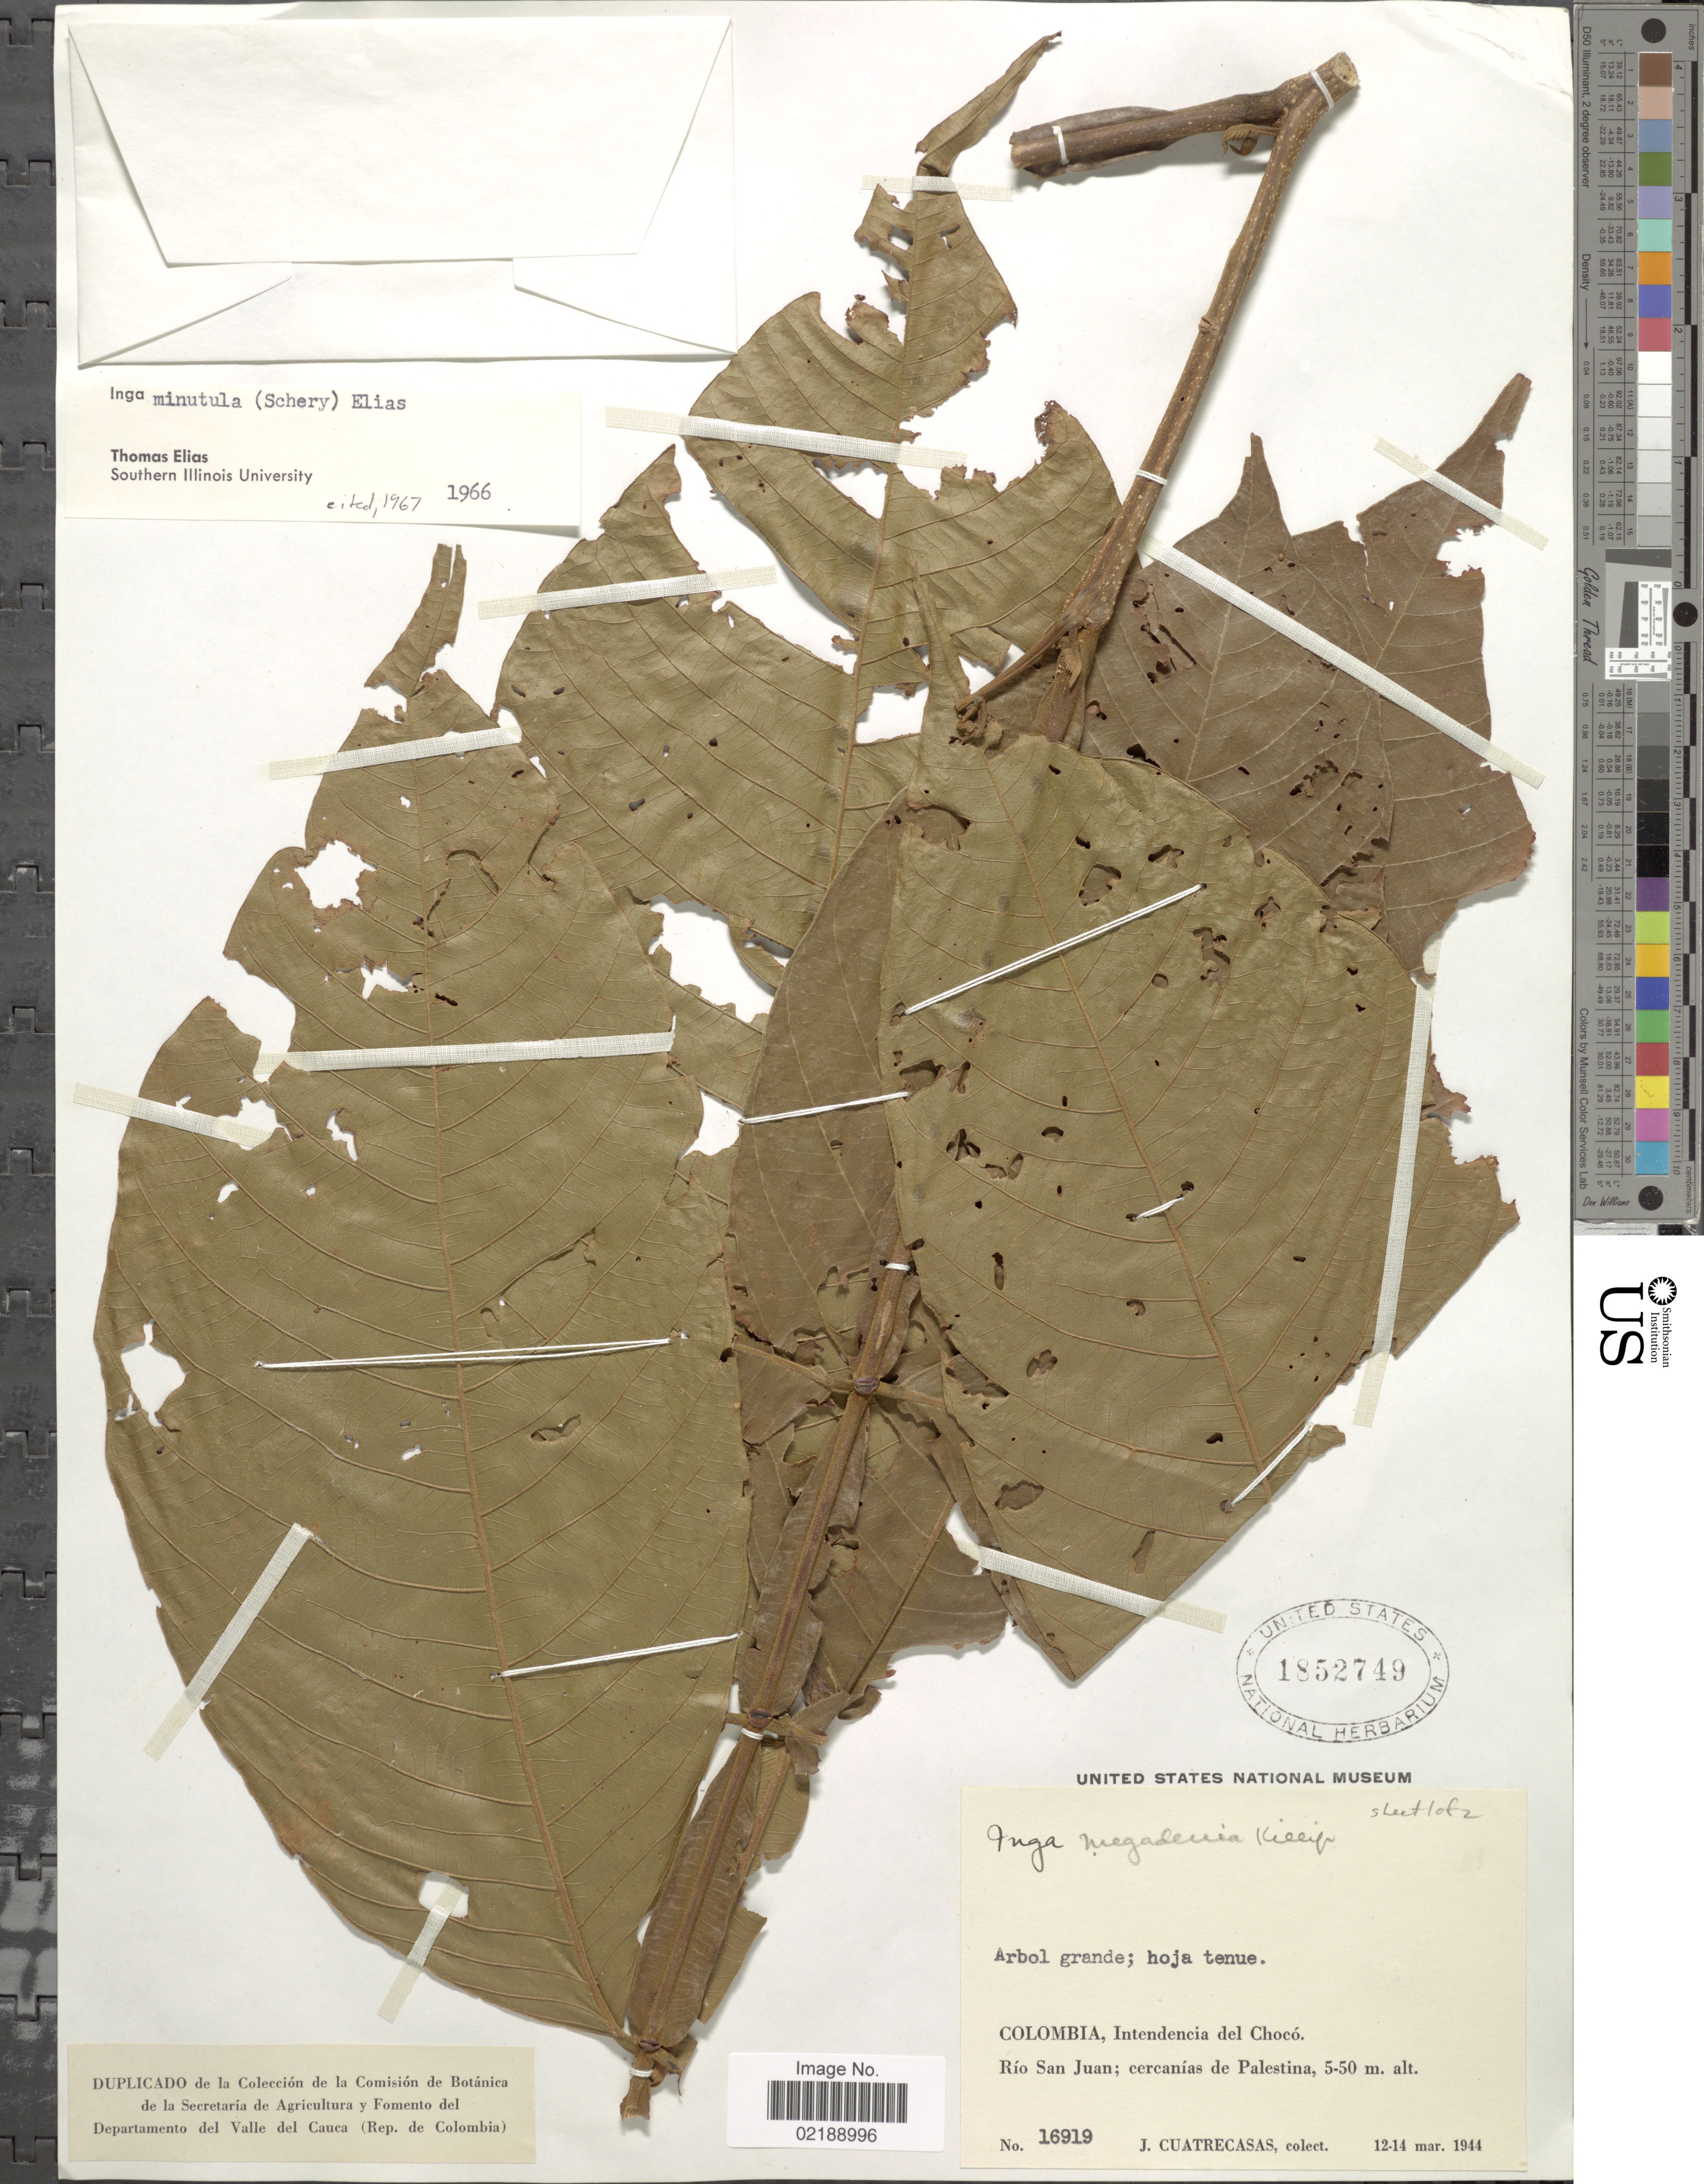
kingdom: Plantae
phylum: Tracheophyta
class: Magnoliopsida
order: Fabales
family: Fabaceae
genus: Inga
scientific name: Inga oerstediana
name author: Benth.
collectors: J. Cuatrecasas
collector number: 16919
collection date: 1944-03-12/1944-03-14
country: Colombia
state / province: Chocó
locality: Intendencia del Chocó, Río San Juan; cercanías de Palestina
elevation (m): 5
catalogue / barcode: US 1852749